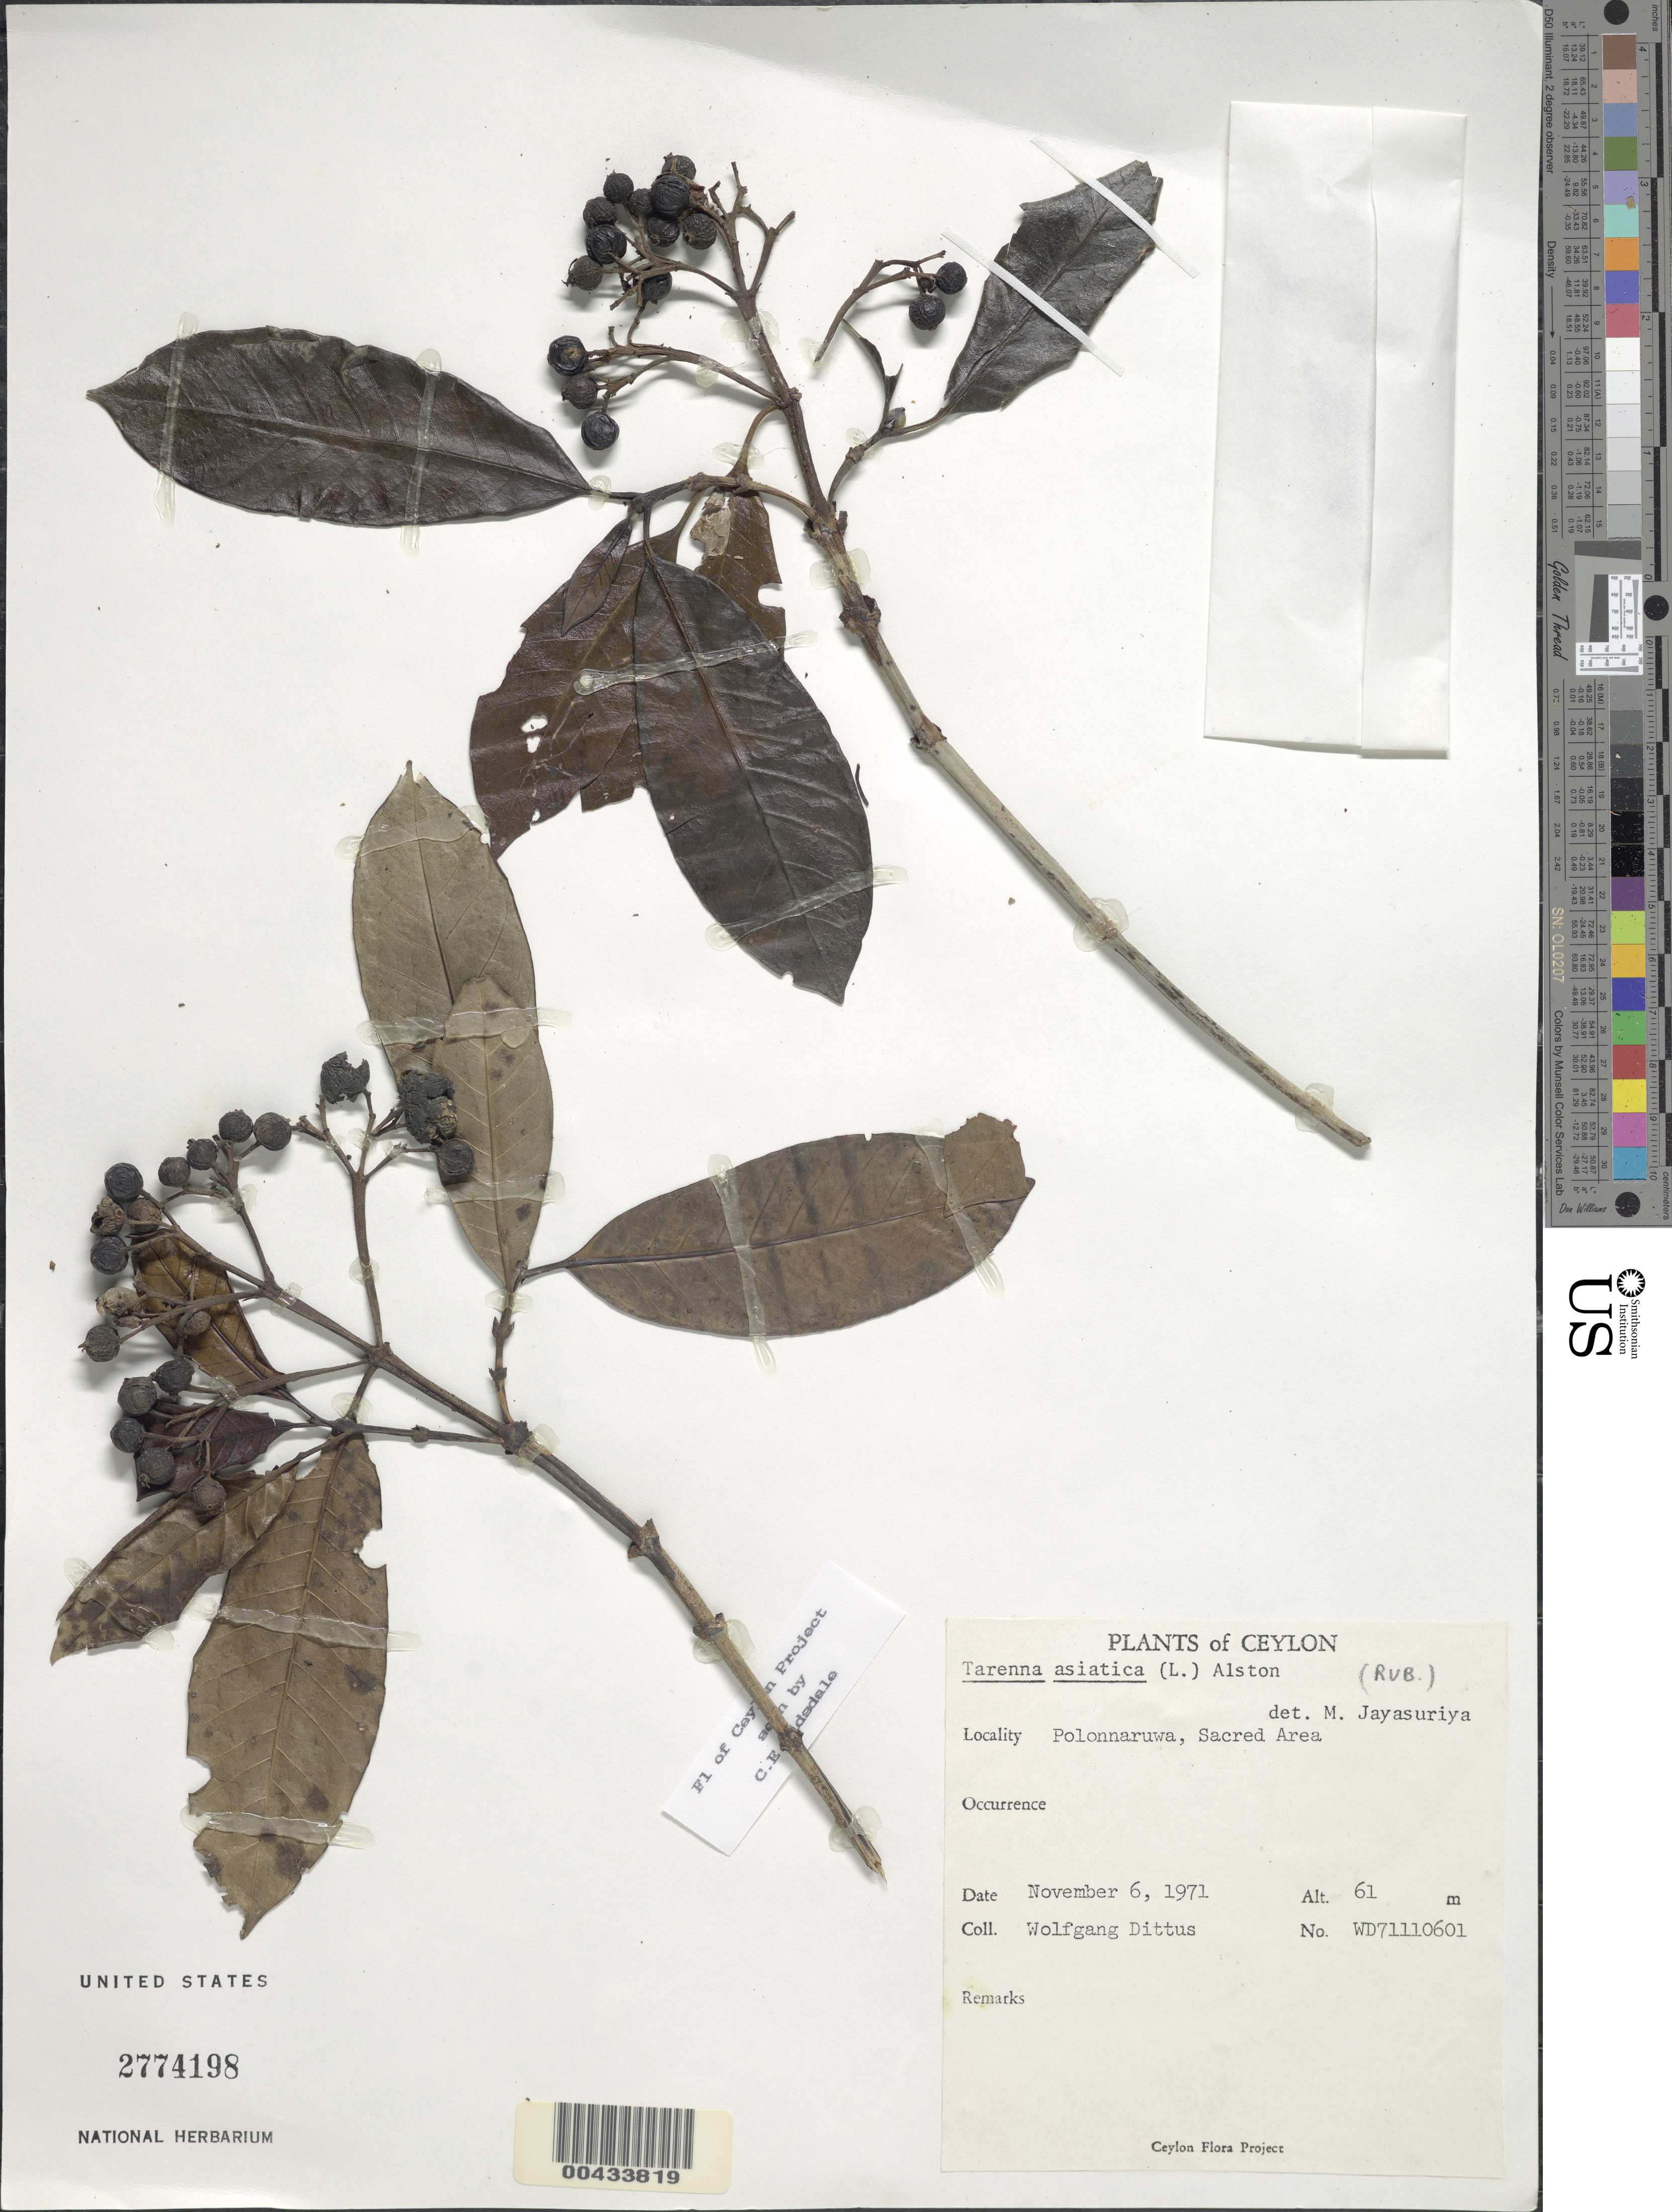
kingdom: Plantae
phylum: Tracheophyta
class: Magnoliopsida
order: Gentianales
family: Rubiaceae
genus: Tarenna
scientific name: Tarenna asiatica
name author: (L.) Kuntze ex K. Schum.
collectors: W. Dittus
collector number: WD71110601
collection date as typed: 06 Nov 1971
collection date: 1971-11-06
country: Sri Lanka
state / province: North Central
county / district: Polonnaruwa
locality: Polonnaruwa Sacred Area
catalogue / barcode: US 2774198